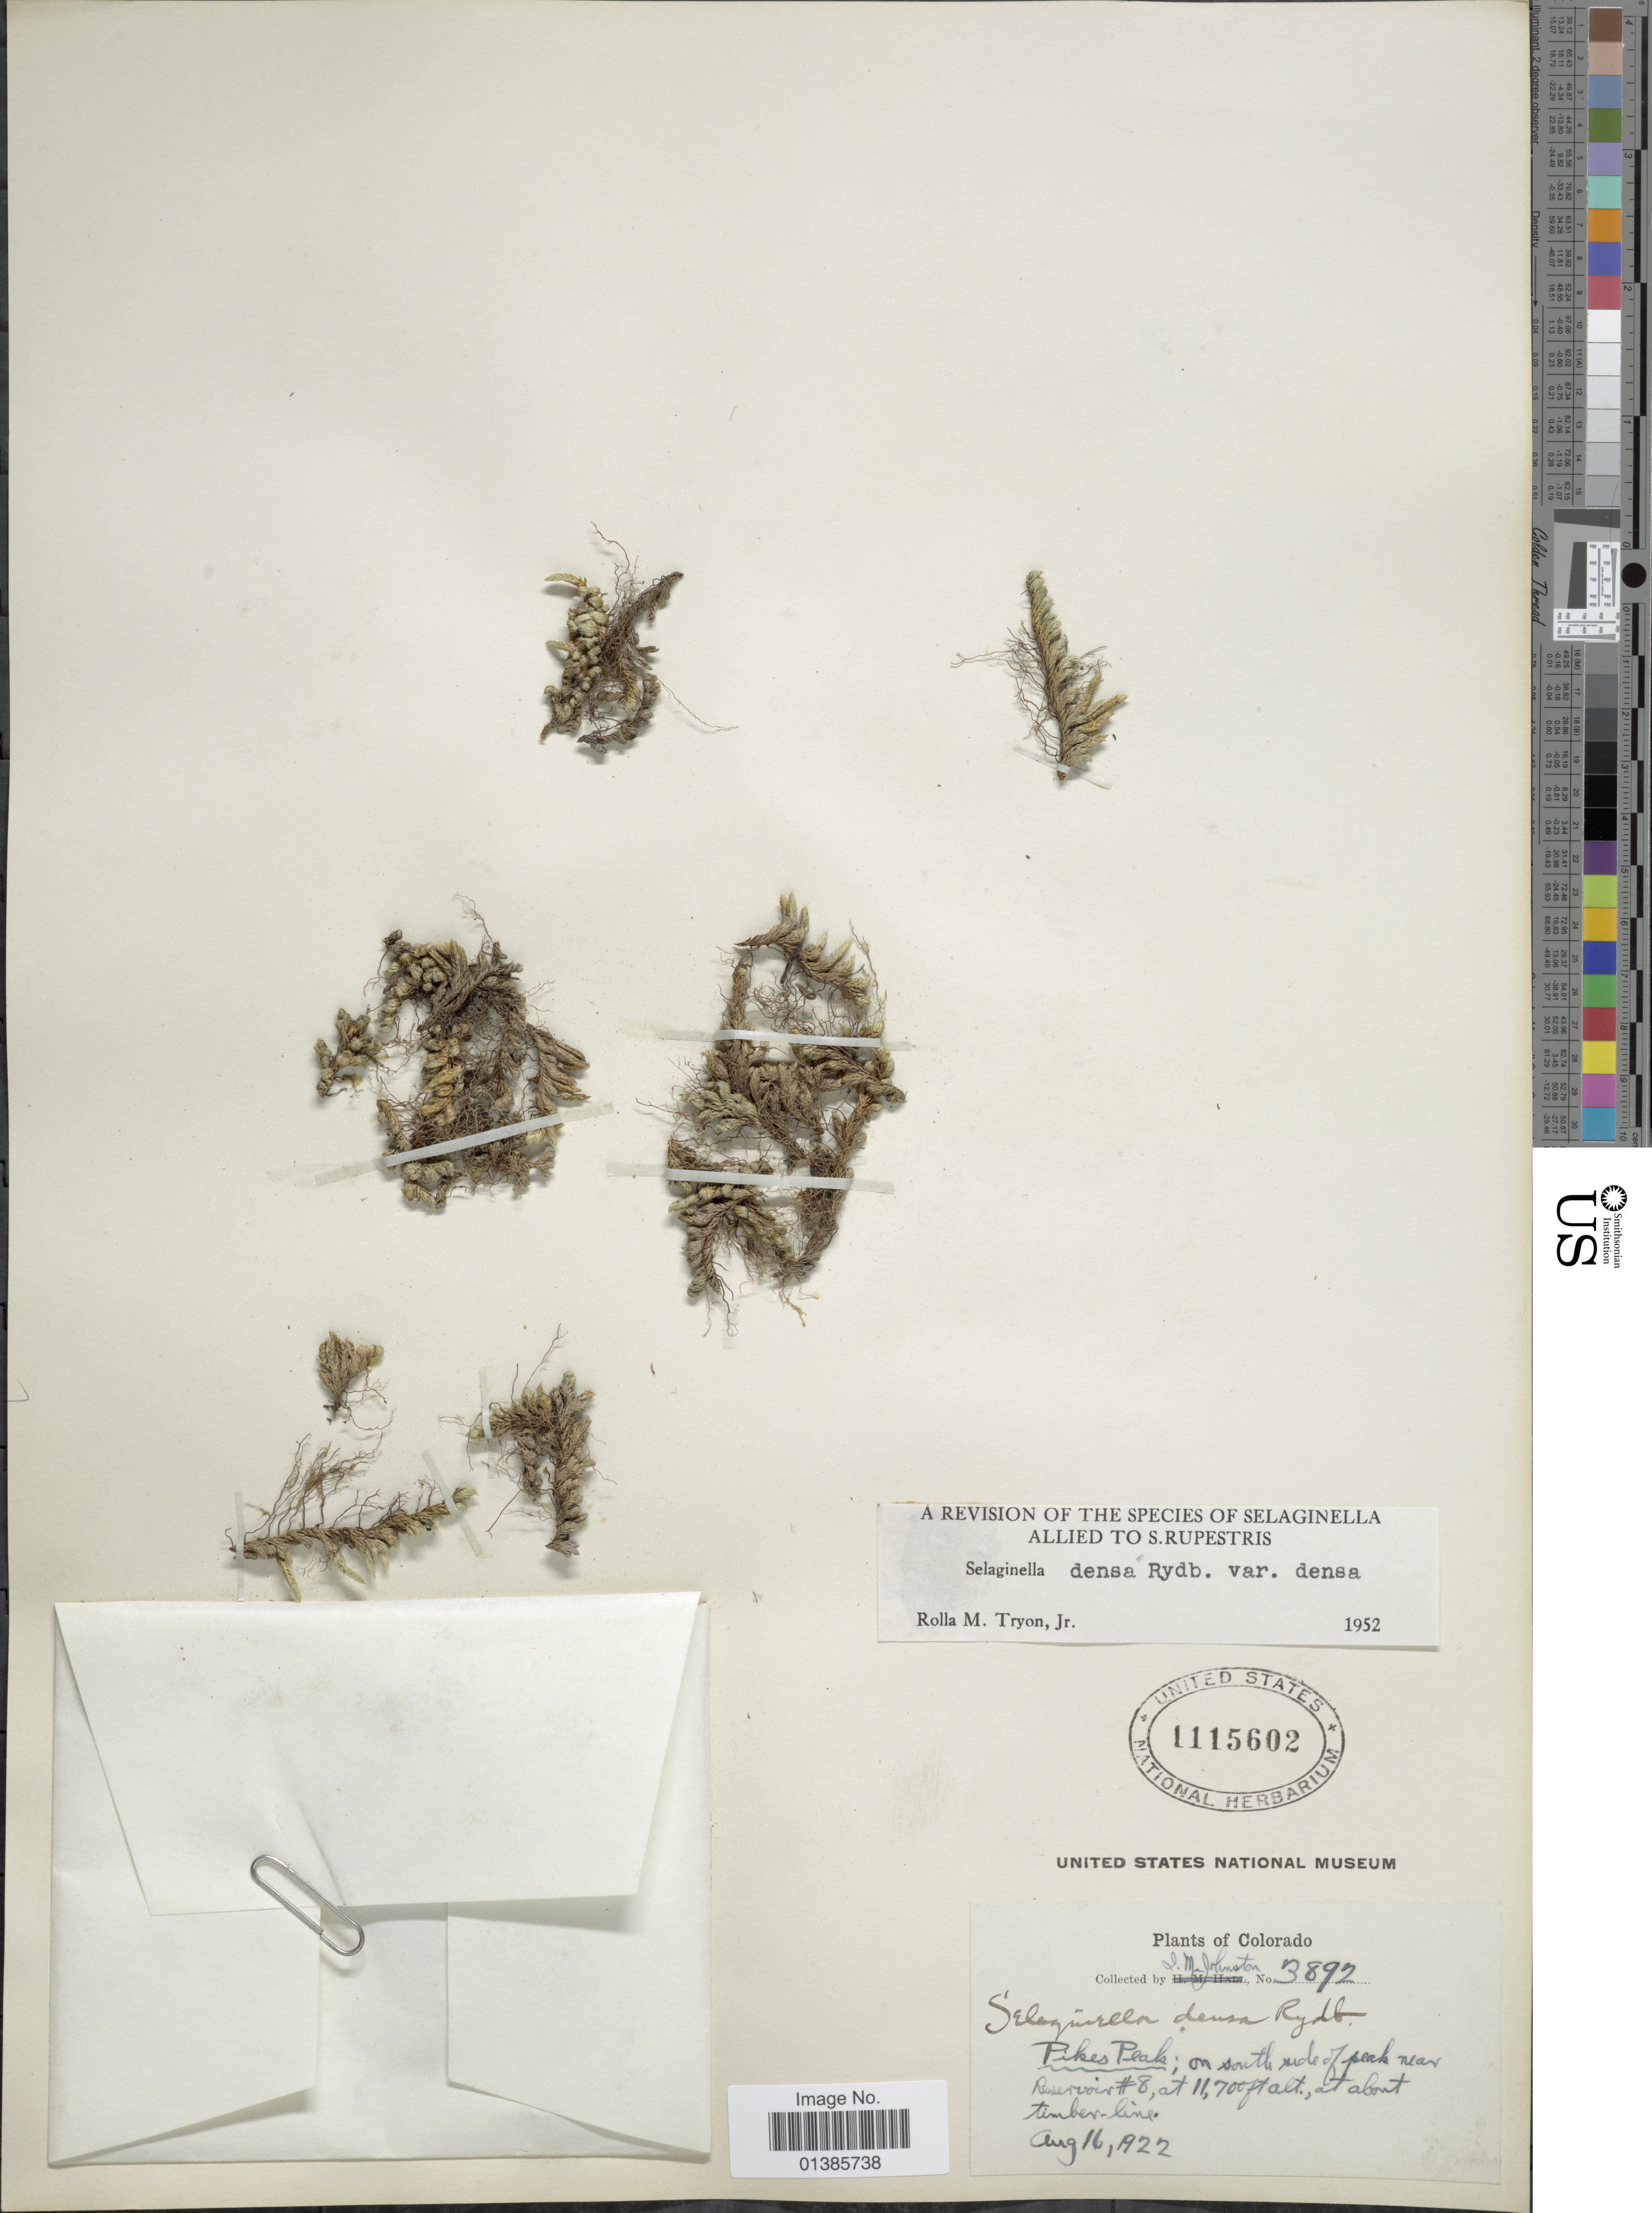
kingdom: Plantae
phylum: Tracheophyta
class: Lycopodiopsida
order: Selaginellales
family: Selaginellaceae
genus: Selaginella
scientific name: Selaginella densa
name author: Rydb.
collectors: I.M. Johnston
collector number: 3892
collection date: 1922-08-16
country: United States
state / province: Colorado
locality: Pikes Peak; on south side of peak near Reservoir #8.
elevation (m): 3566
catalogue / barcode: US 1115602